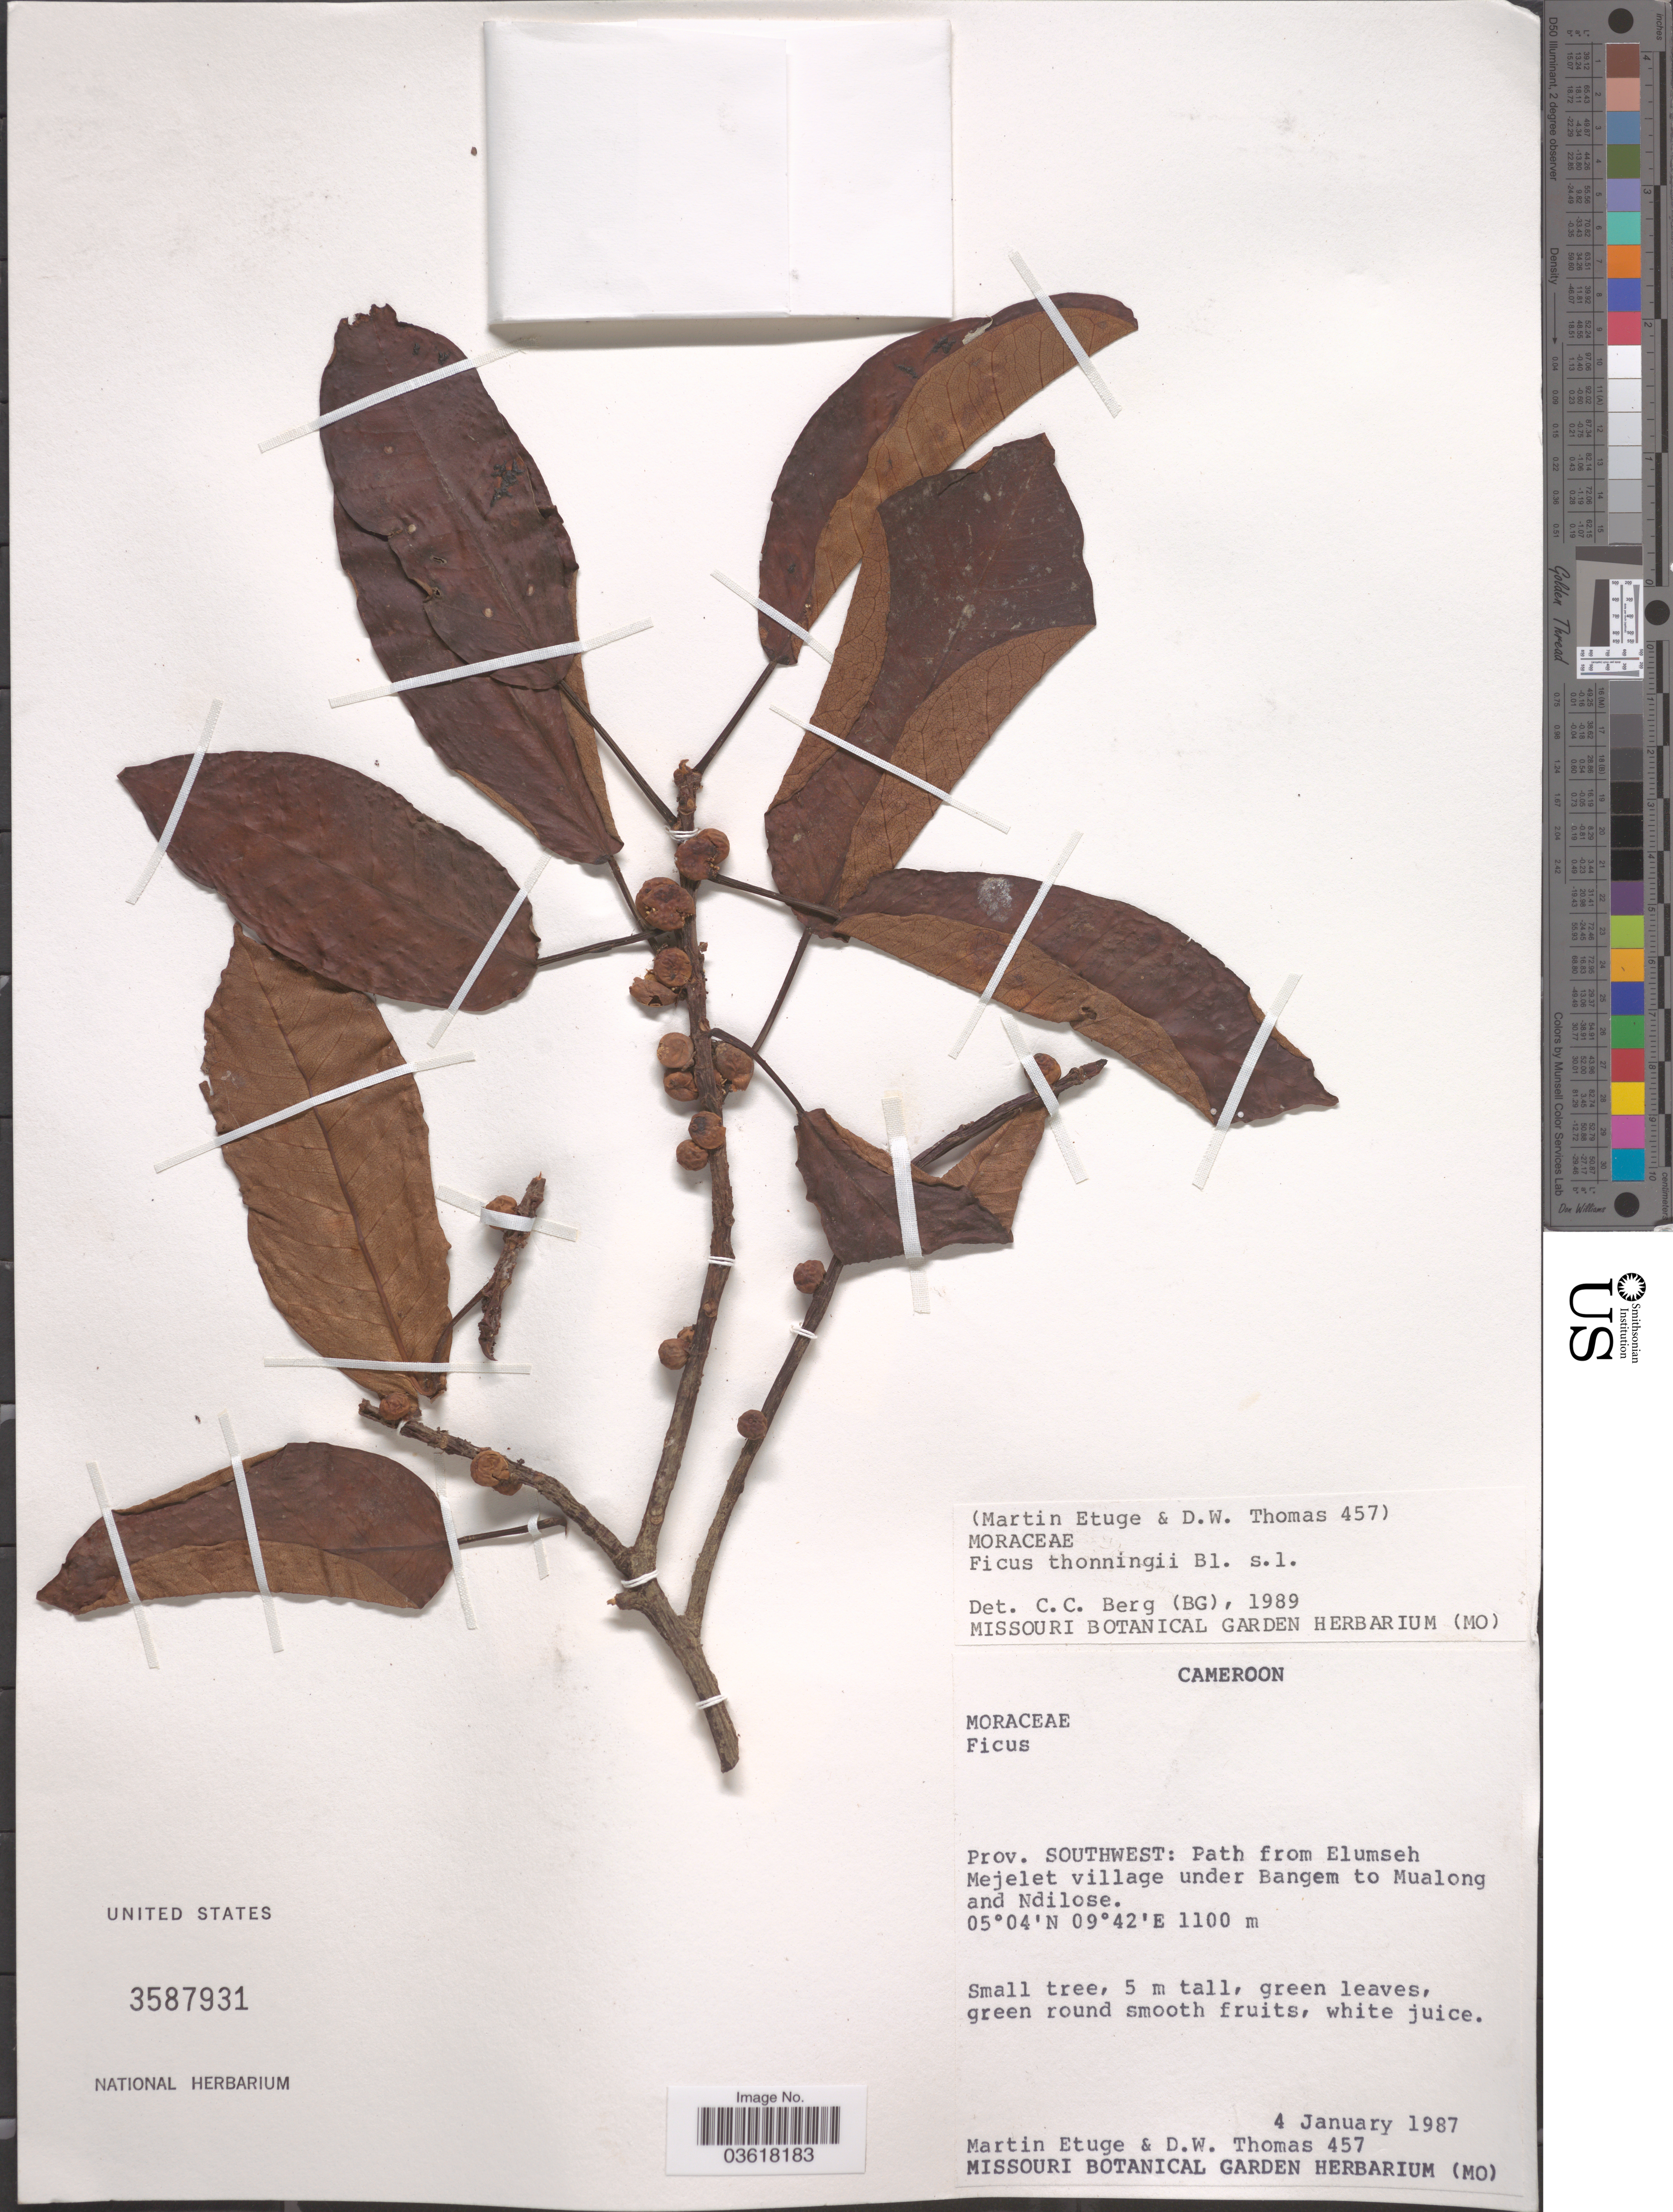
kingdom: Plantae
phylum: Tracheophyta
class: Magnoliopsida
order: Rosales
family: Moraceae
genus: Ficus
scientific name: Ficus thonningii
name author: Blume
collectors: M. Etuge & D. W. Thomas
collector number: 457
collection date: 1987-01-04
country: Cameroon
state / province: Sud-Ouest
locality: Prov. Southwest: Path from Elumseh Mejelet village under Bangem to Mualong and Ndilose.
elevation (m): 1100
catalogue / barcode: US 3587931